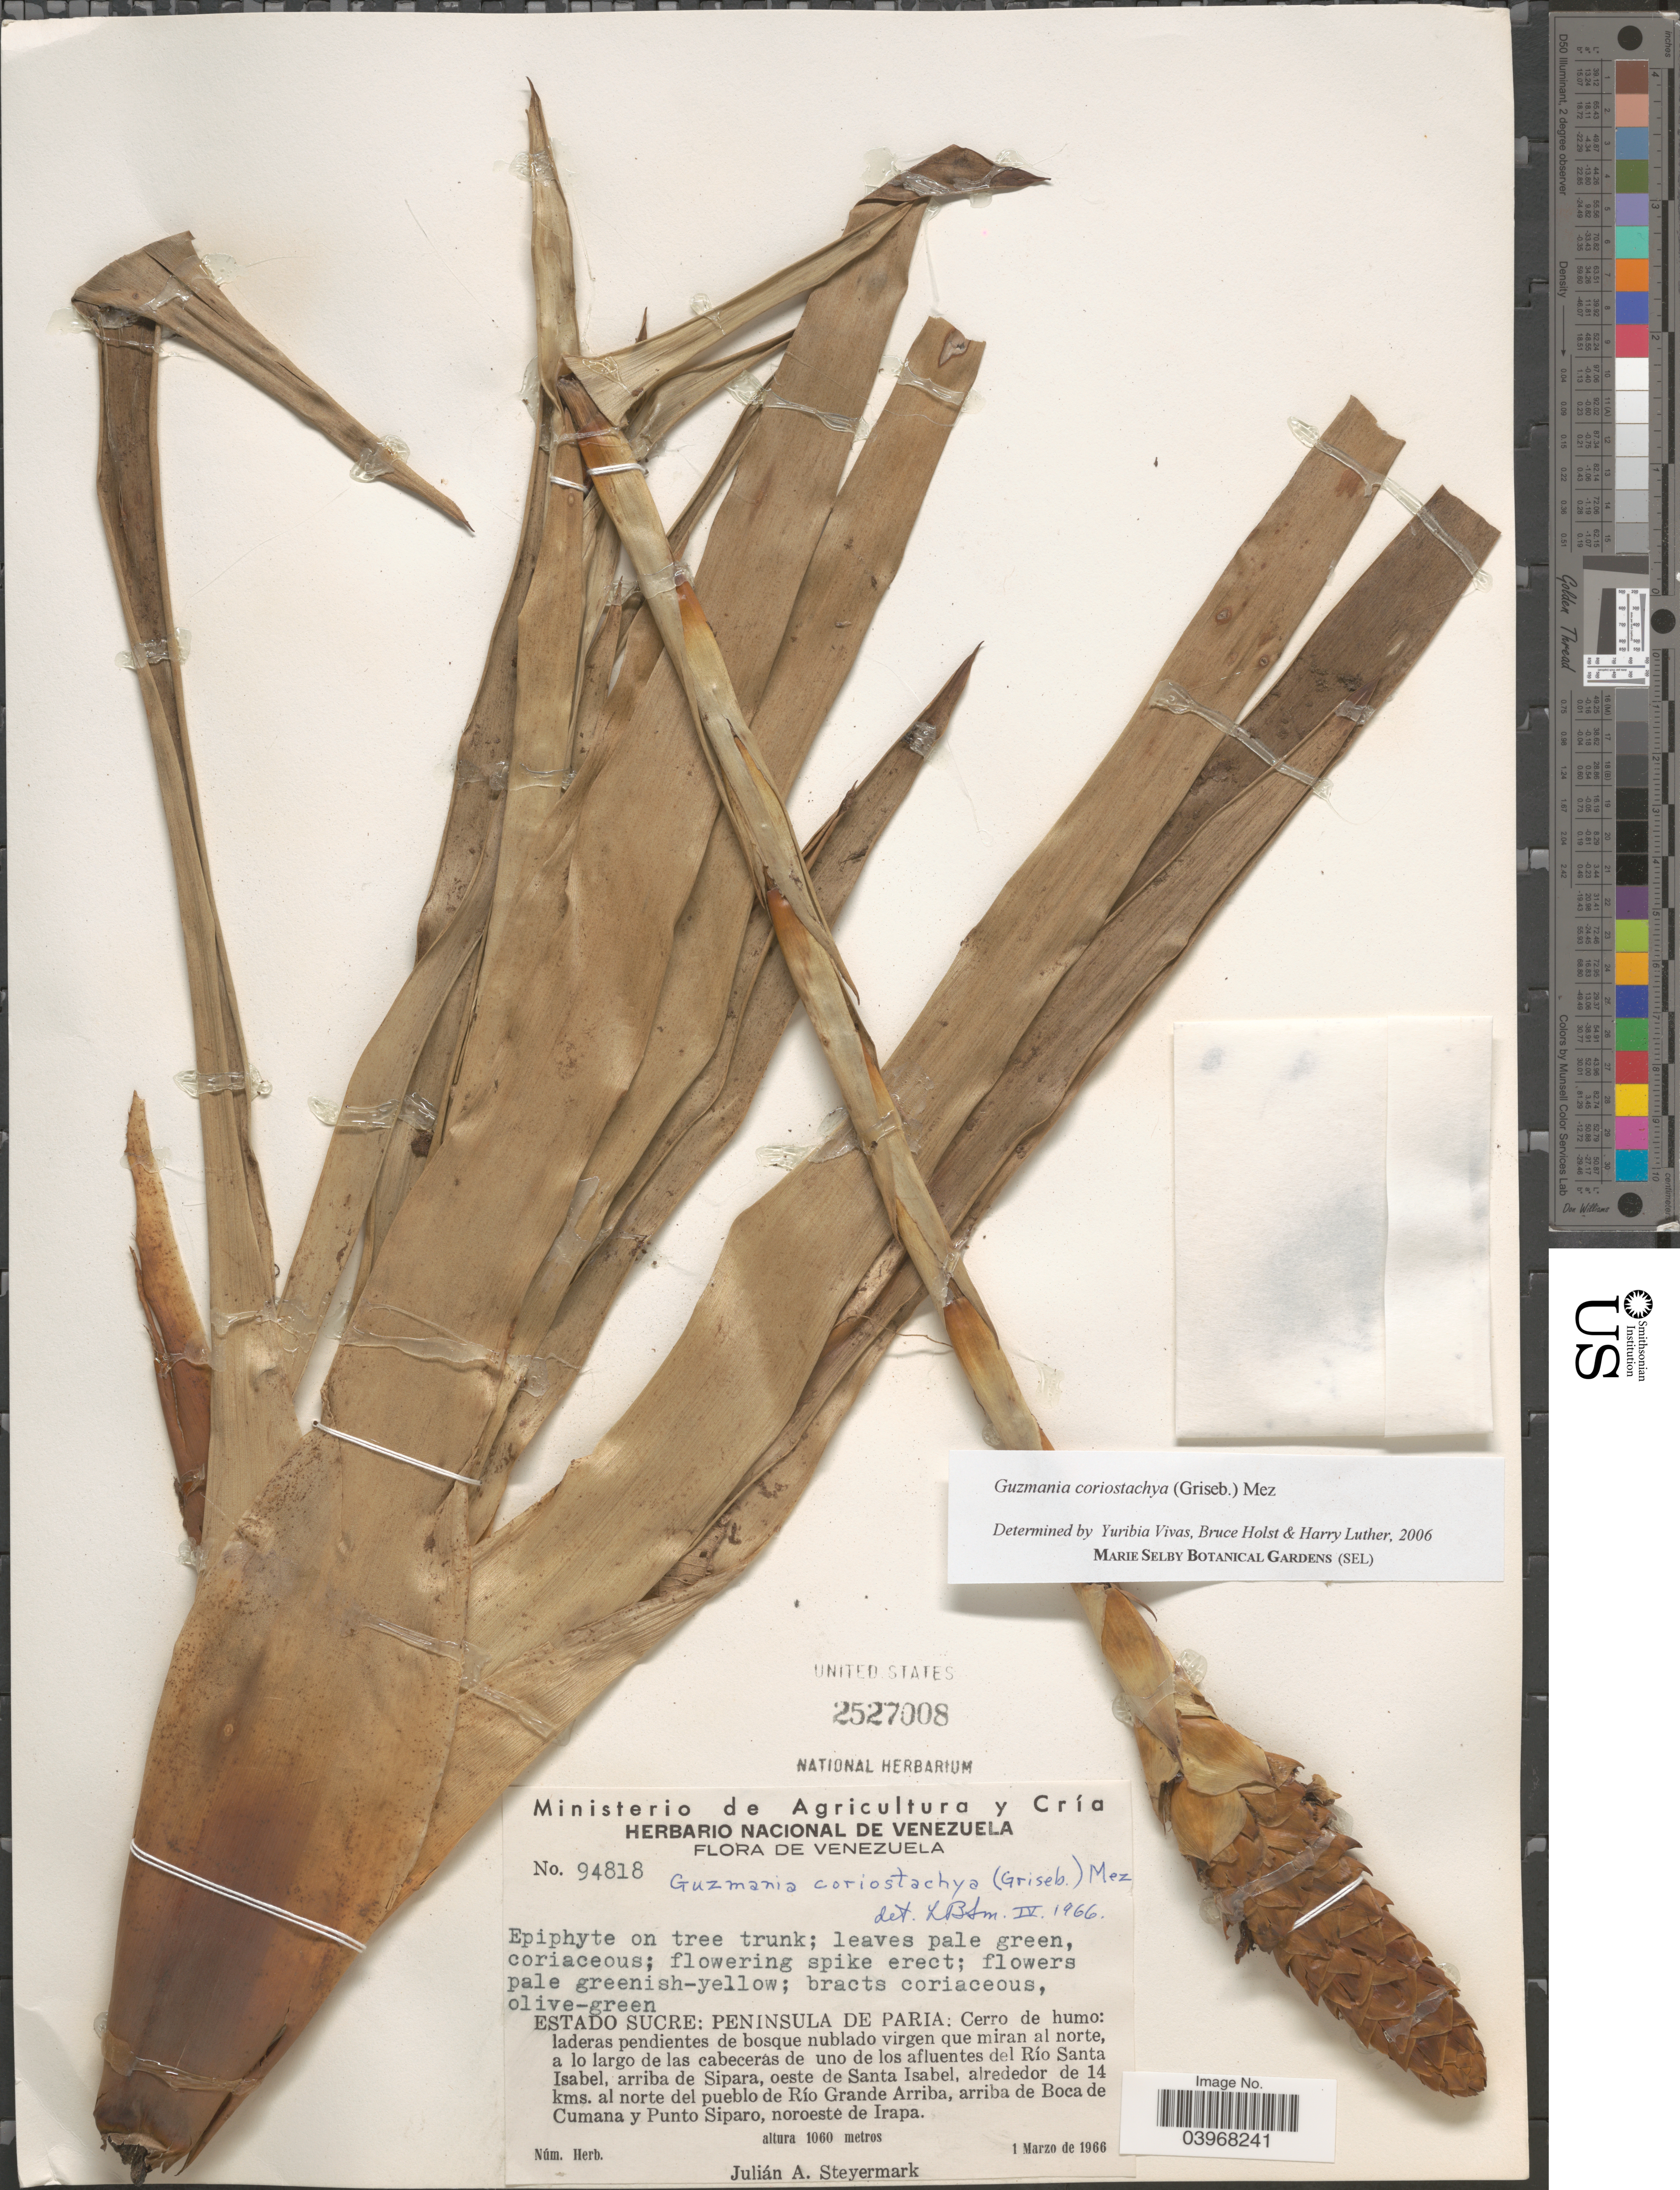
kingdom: Plantae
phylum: Tracheophyta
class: Liliopsida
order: Poales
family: Bromeliaceae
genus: Guzmania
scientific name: Guzmania coriostachya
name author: (Griseb.) Mez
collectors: J. Steyermark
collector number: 94818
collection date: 1966-03-01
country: Venezuela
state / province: Sucre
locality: Peninsula de Paria: Cerro de humo: laderas pendientes de bosque nublado virgen que miran al norte, a lo largo de las cabeceras de uno de los afluentes del Río Santa Isabel, arriba de Sipara, oeste de Santa Isabel, alrededor de 14 kms. al norte del pueblo de Río Grande Arriba, arriba de Boca de Cumana y Punto Siparo, noroeste de Irapa.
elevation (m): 1060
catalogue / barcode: US 2527008